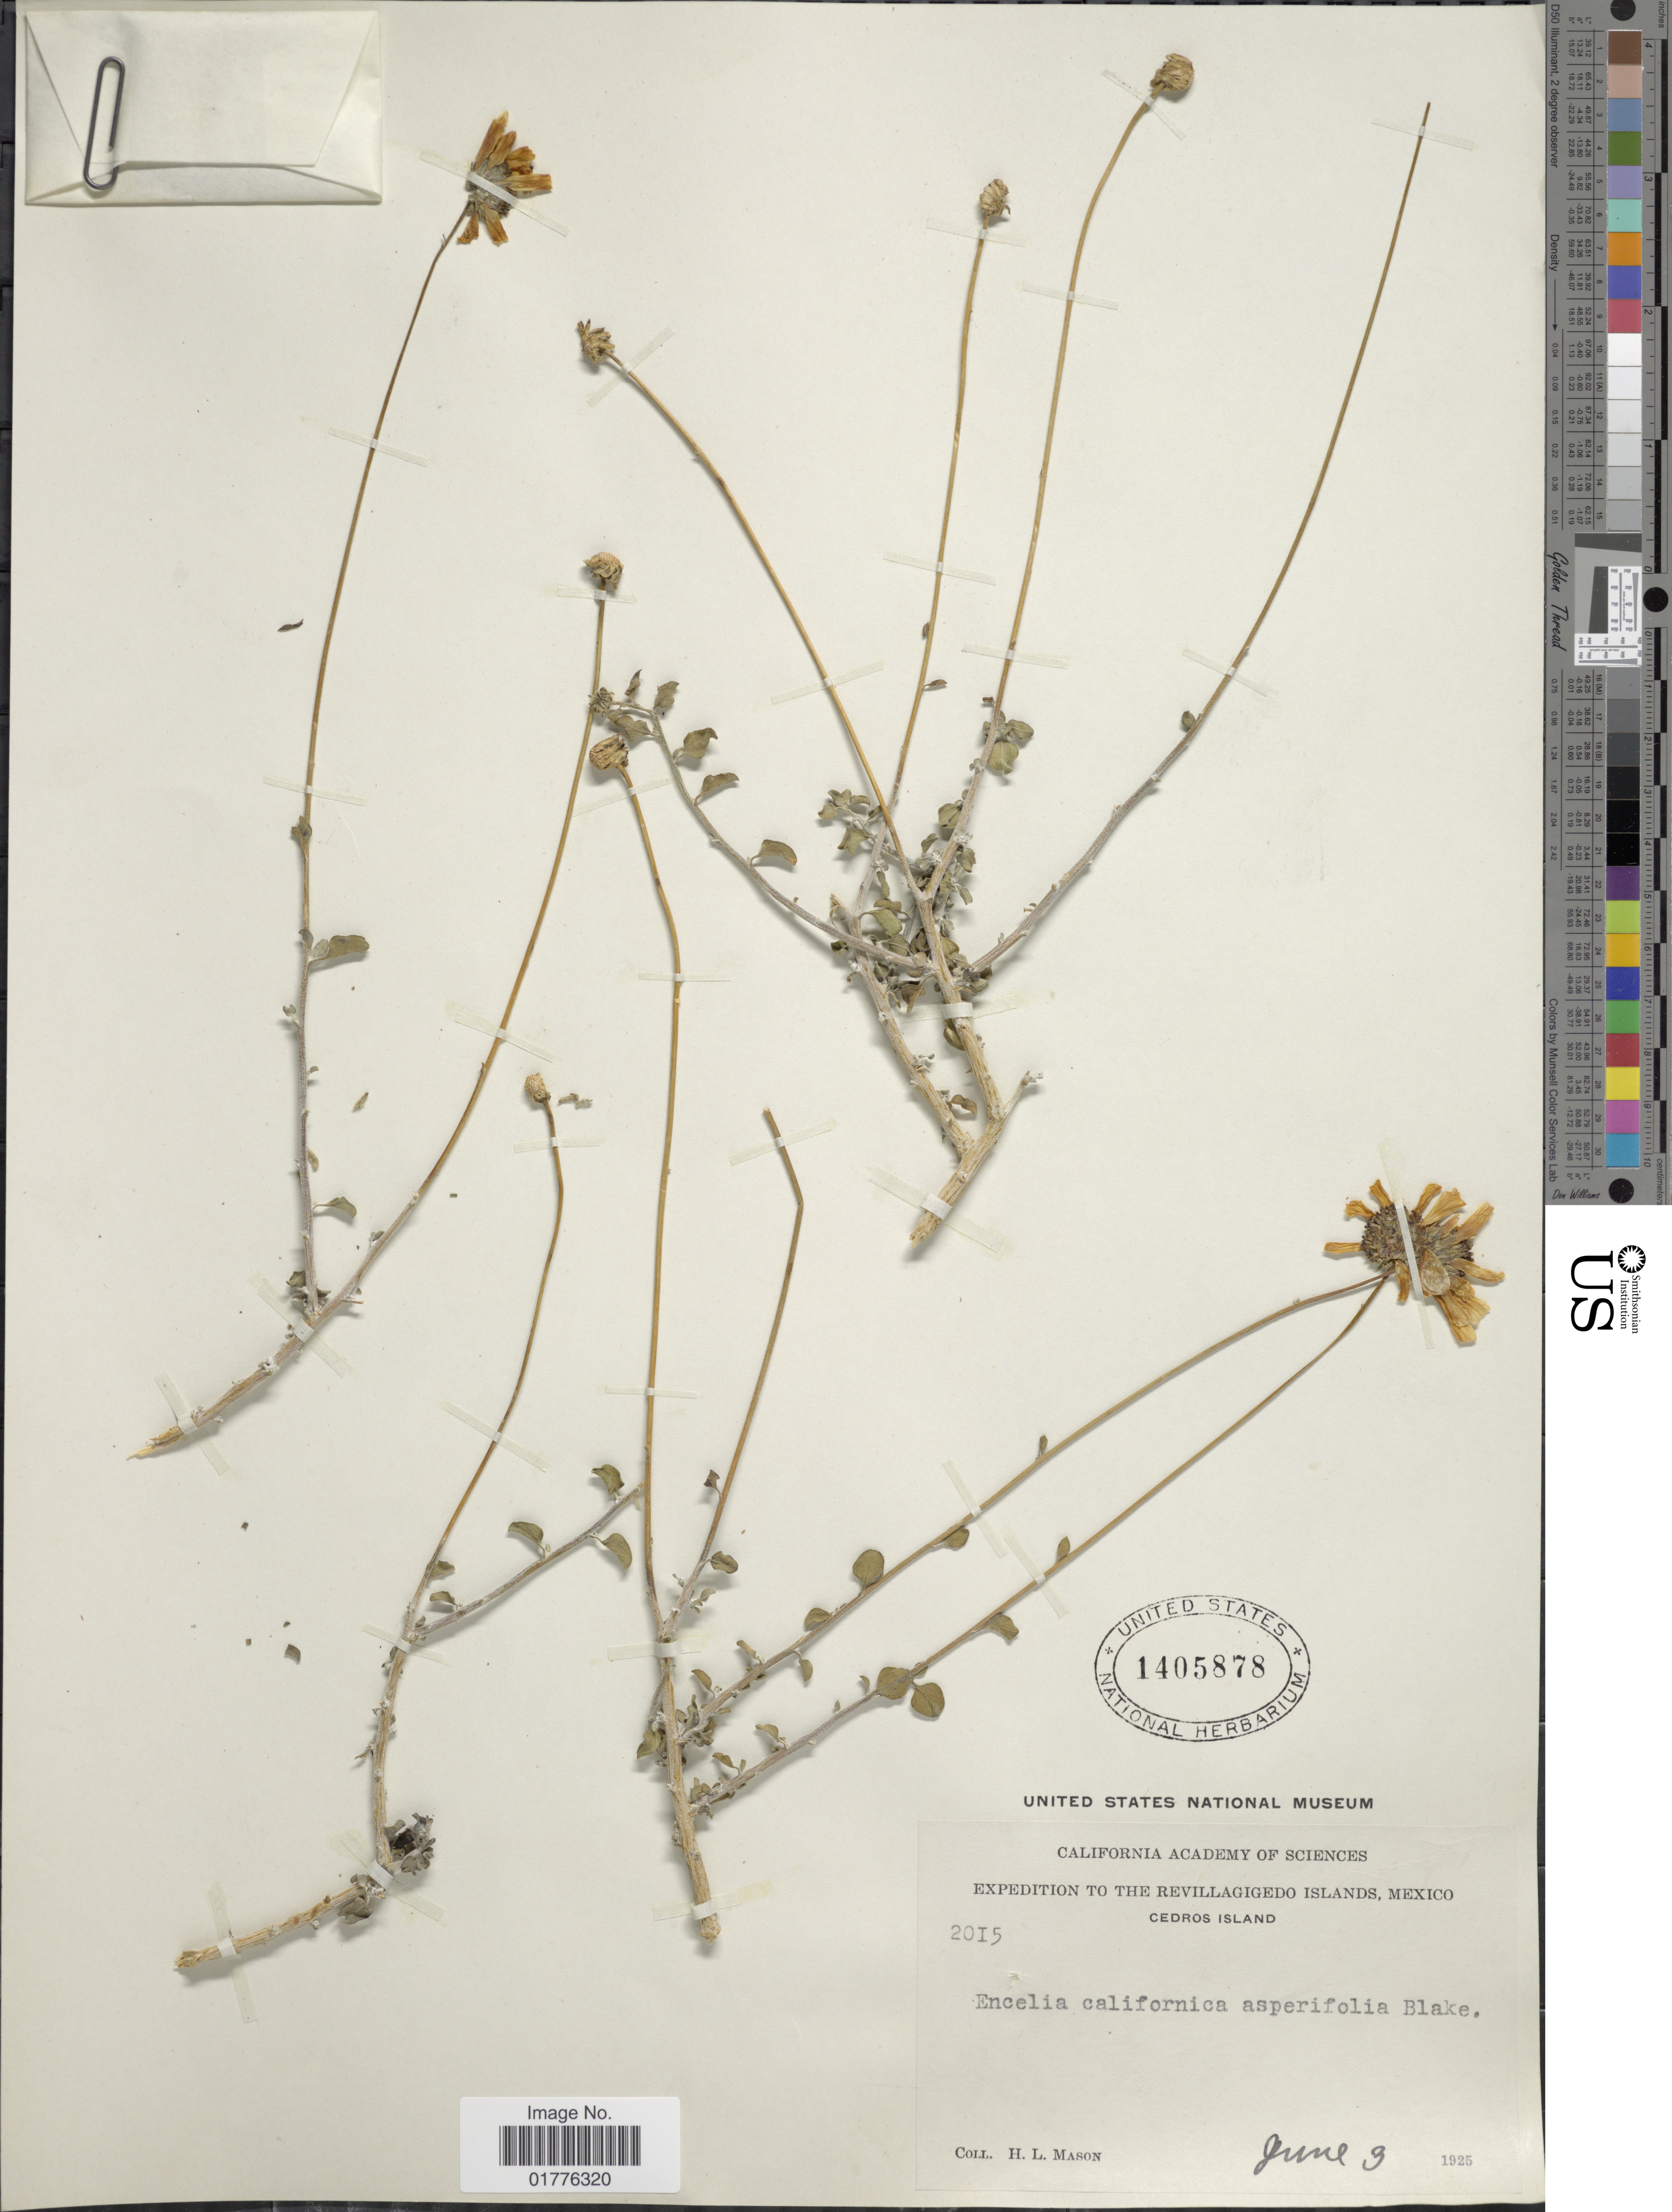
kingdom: Plantae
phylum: Tracheophyta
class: Magnoliopsida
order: Asterales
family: Asteraceae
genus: Encelia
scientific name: Encelia californica var. asperifolia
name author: S.F. Blake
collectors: H. L. Mason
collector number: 2015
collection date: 1925-06-03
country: Mexico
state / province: Colima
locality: The Revillagigedo Islands, Cedros Island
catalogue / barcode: US 1405878